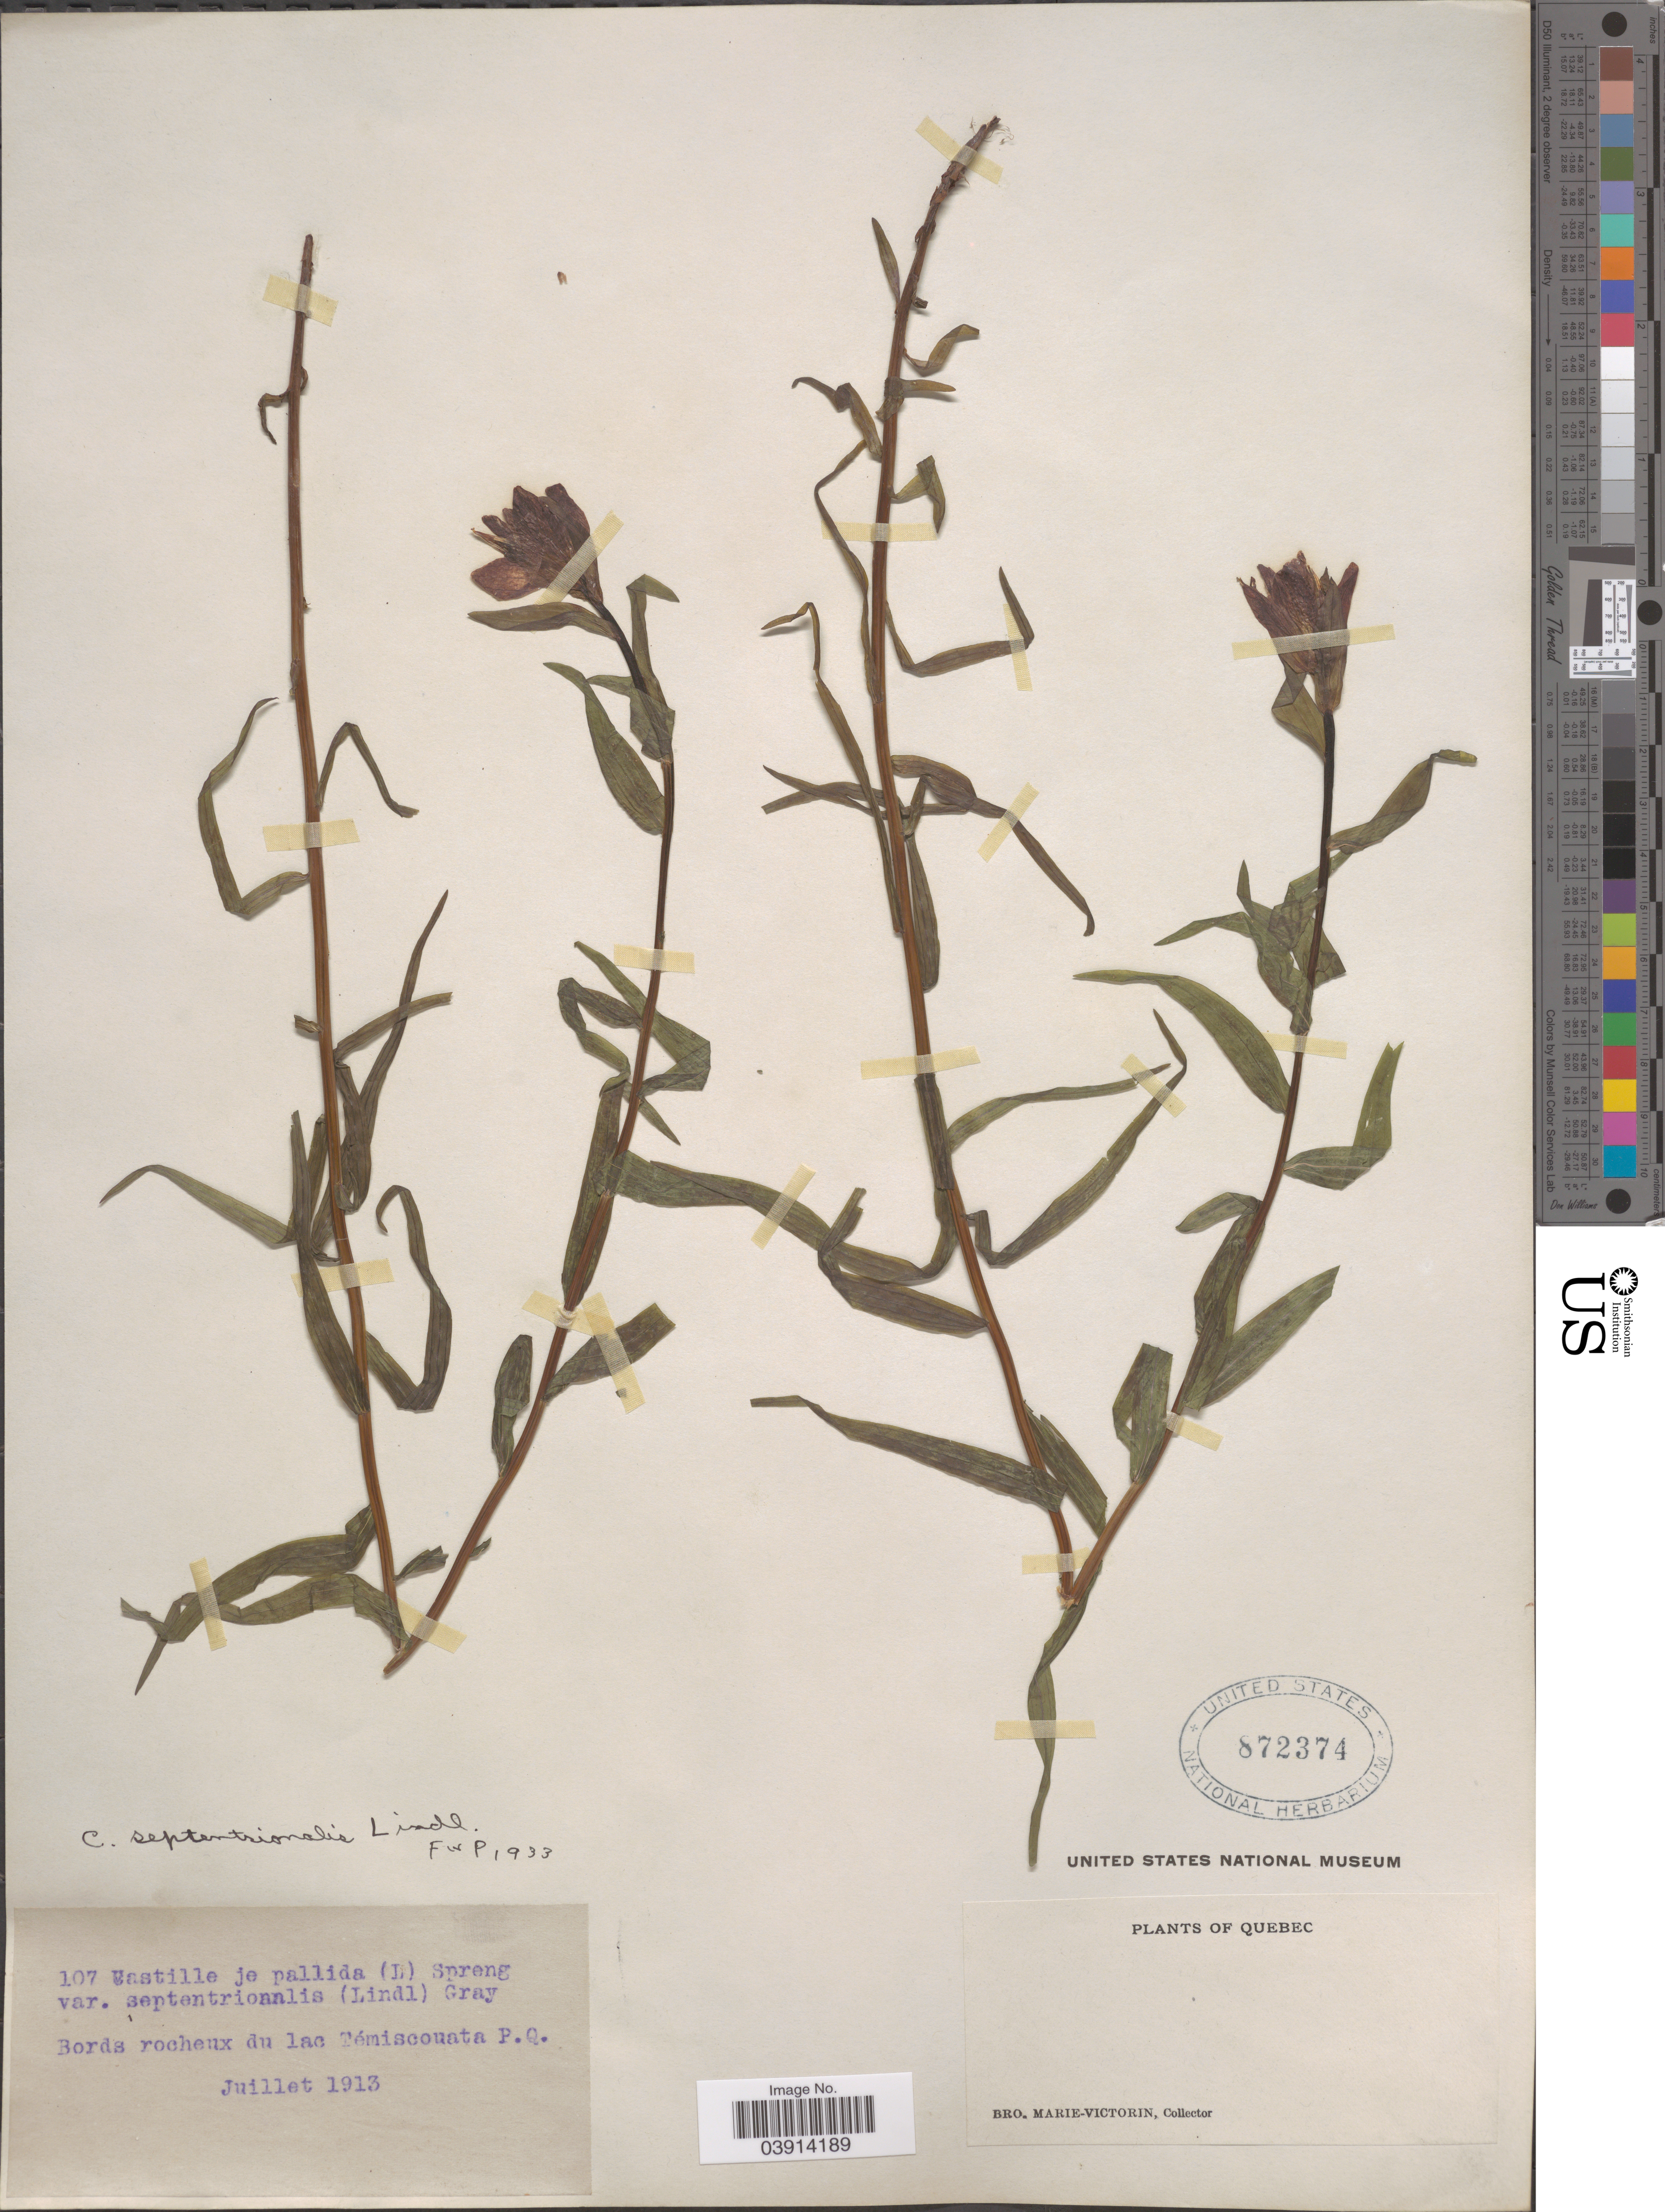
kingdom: Plantae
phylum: Tracheophyta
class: Magnoliopsida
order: Lamiales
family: Orobanchaceae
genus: Castilleja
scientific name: Castilleja septentrionalis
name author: Lindl.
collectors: Fr. Marie-Victorin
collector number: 107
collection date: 1913-07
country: Canada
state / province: Quebec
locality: Bords rocheux du lac Témiscouata P.Q.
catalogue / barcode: US 872374